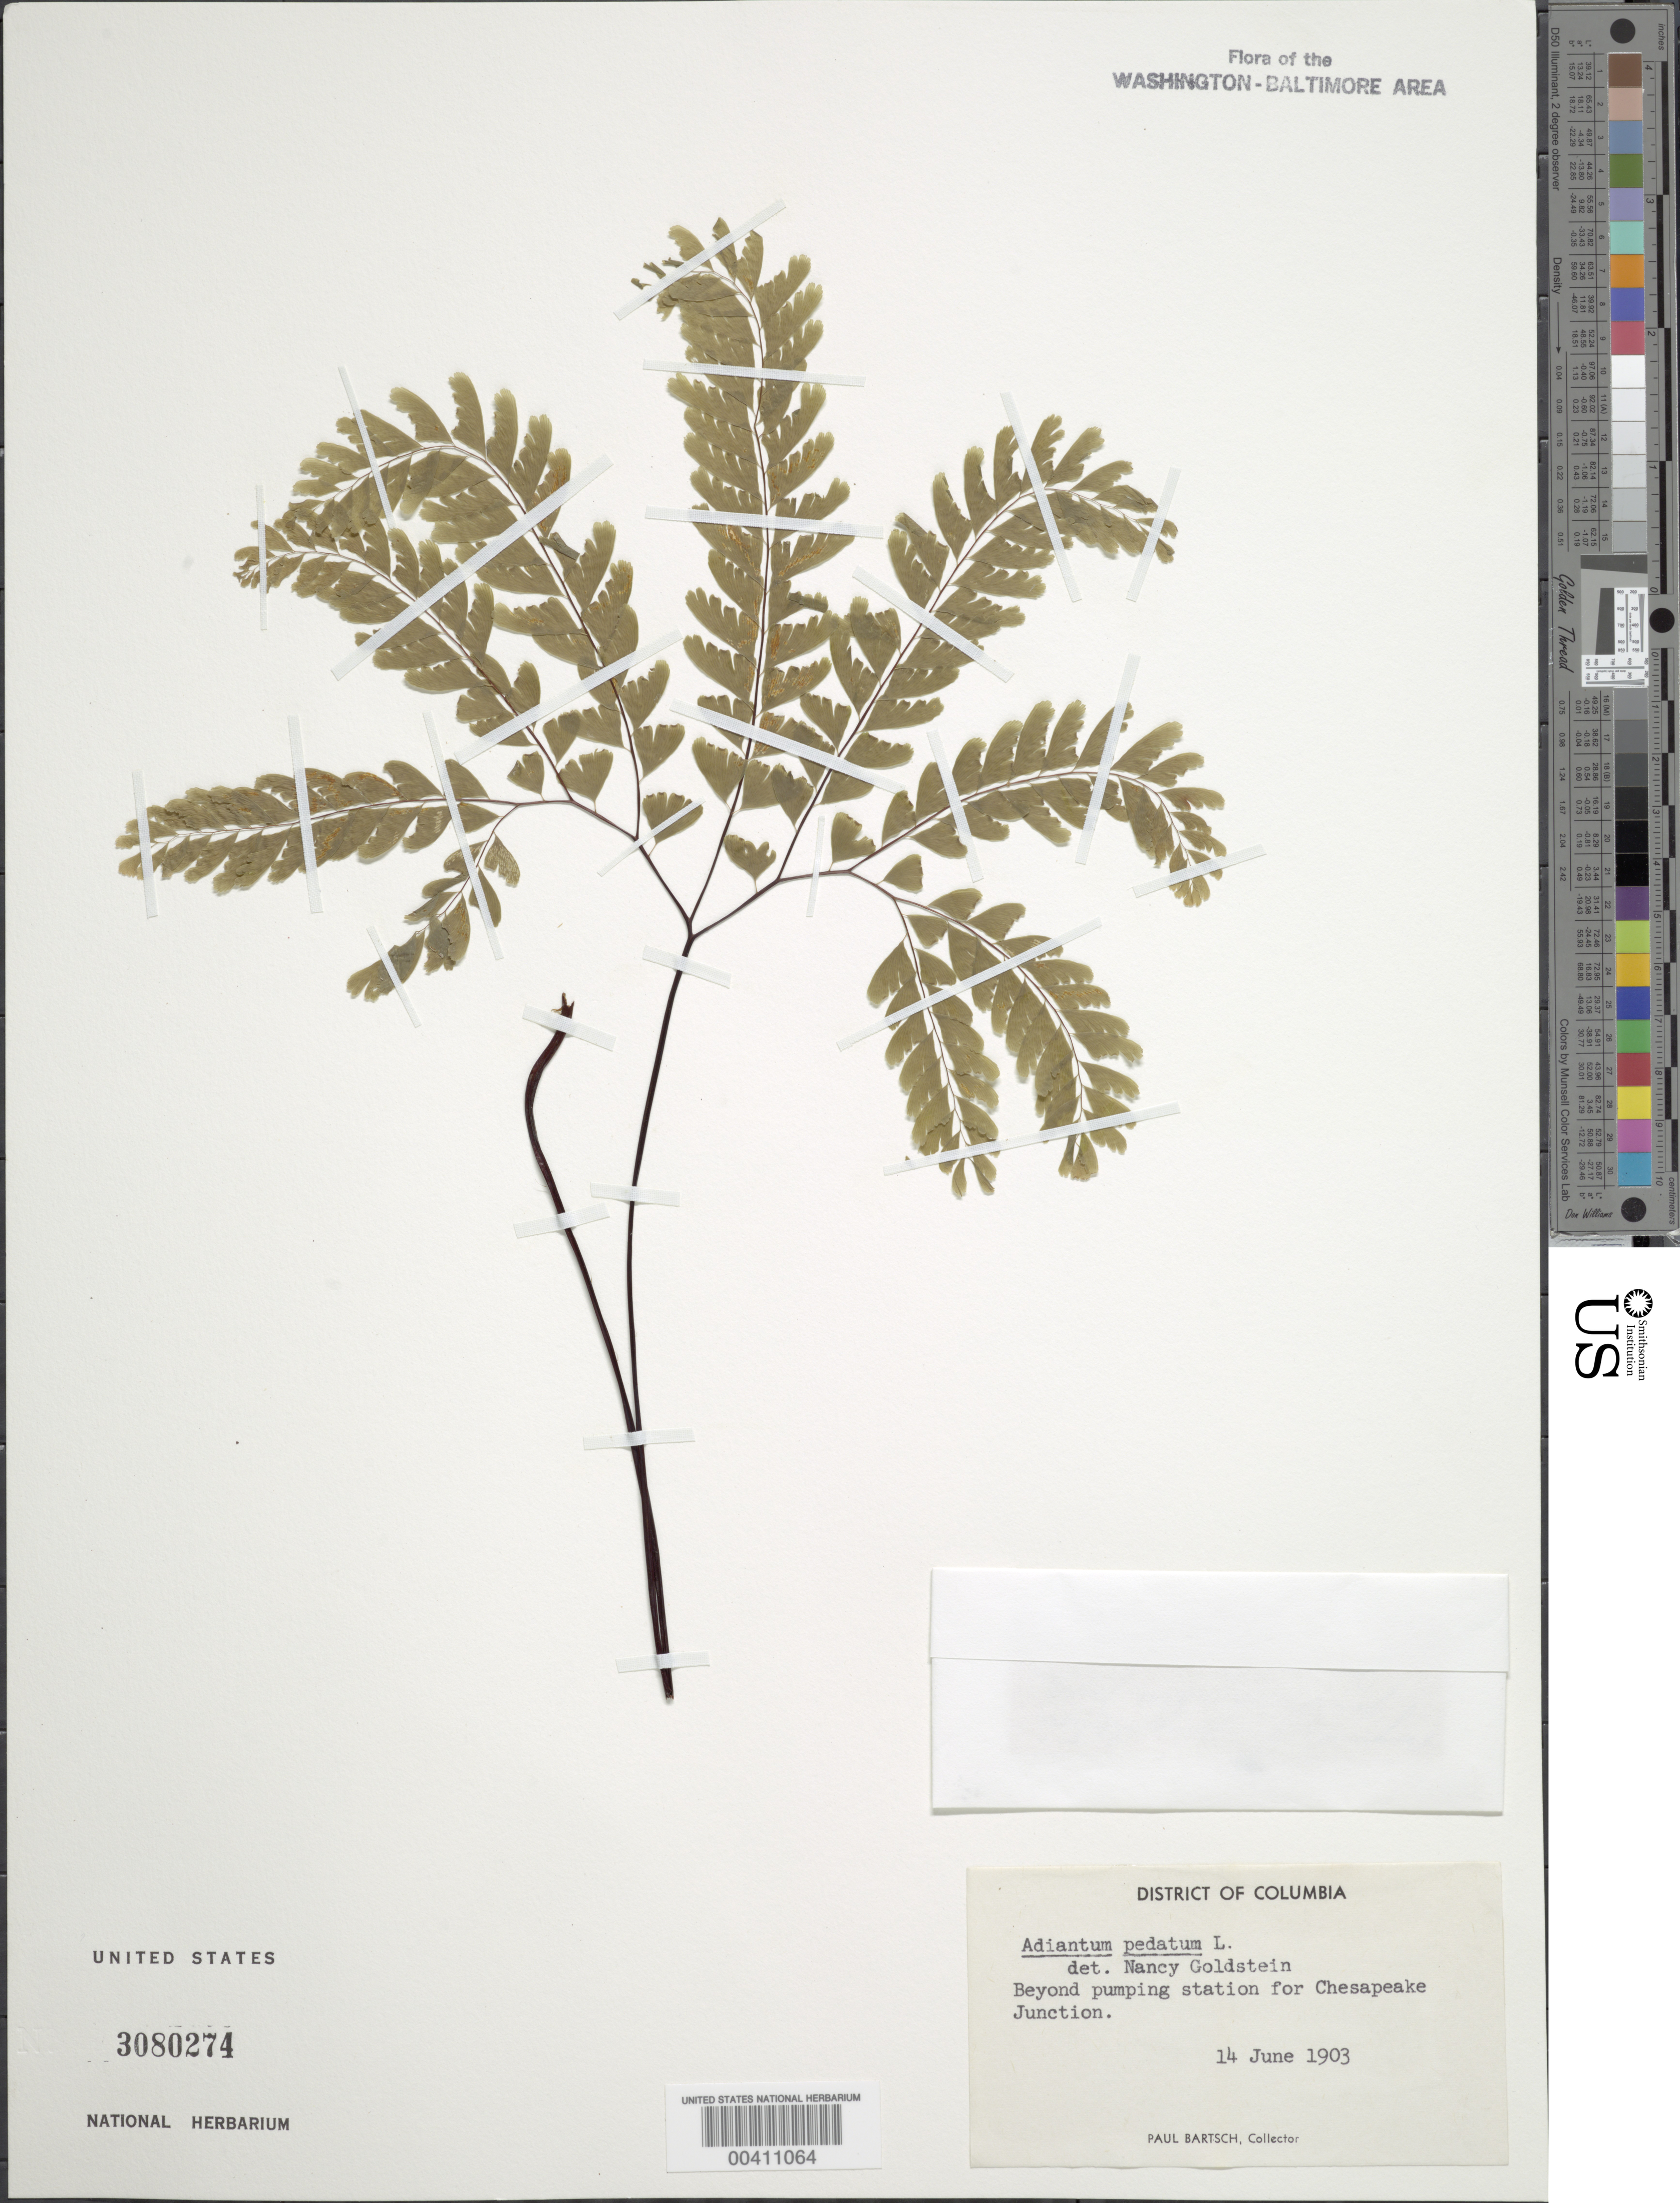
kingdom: Plantae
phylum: Tracheophyta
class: Polypodiopsida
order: Polypodiales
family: Pteridaceae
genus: Adiantum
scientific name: Adiantum pedatum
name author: L.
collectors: P. Bartsch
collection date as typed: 14 Jun 1903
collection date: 1903-06-14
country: United States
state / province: District of Columbia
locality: Beyond Pumping Station for Chesapeake junction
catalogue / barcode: US 3080274